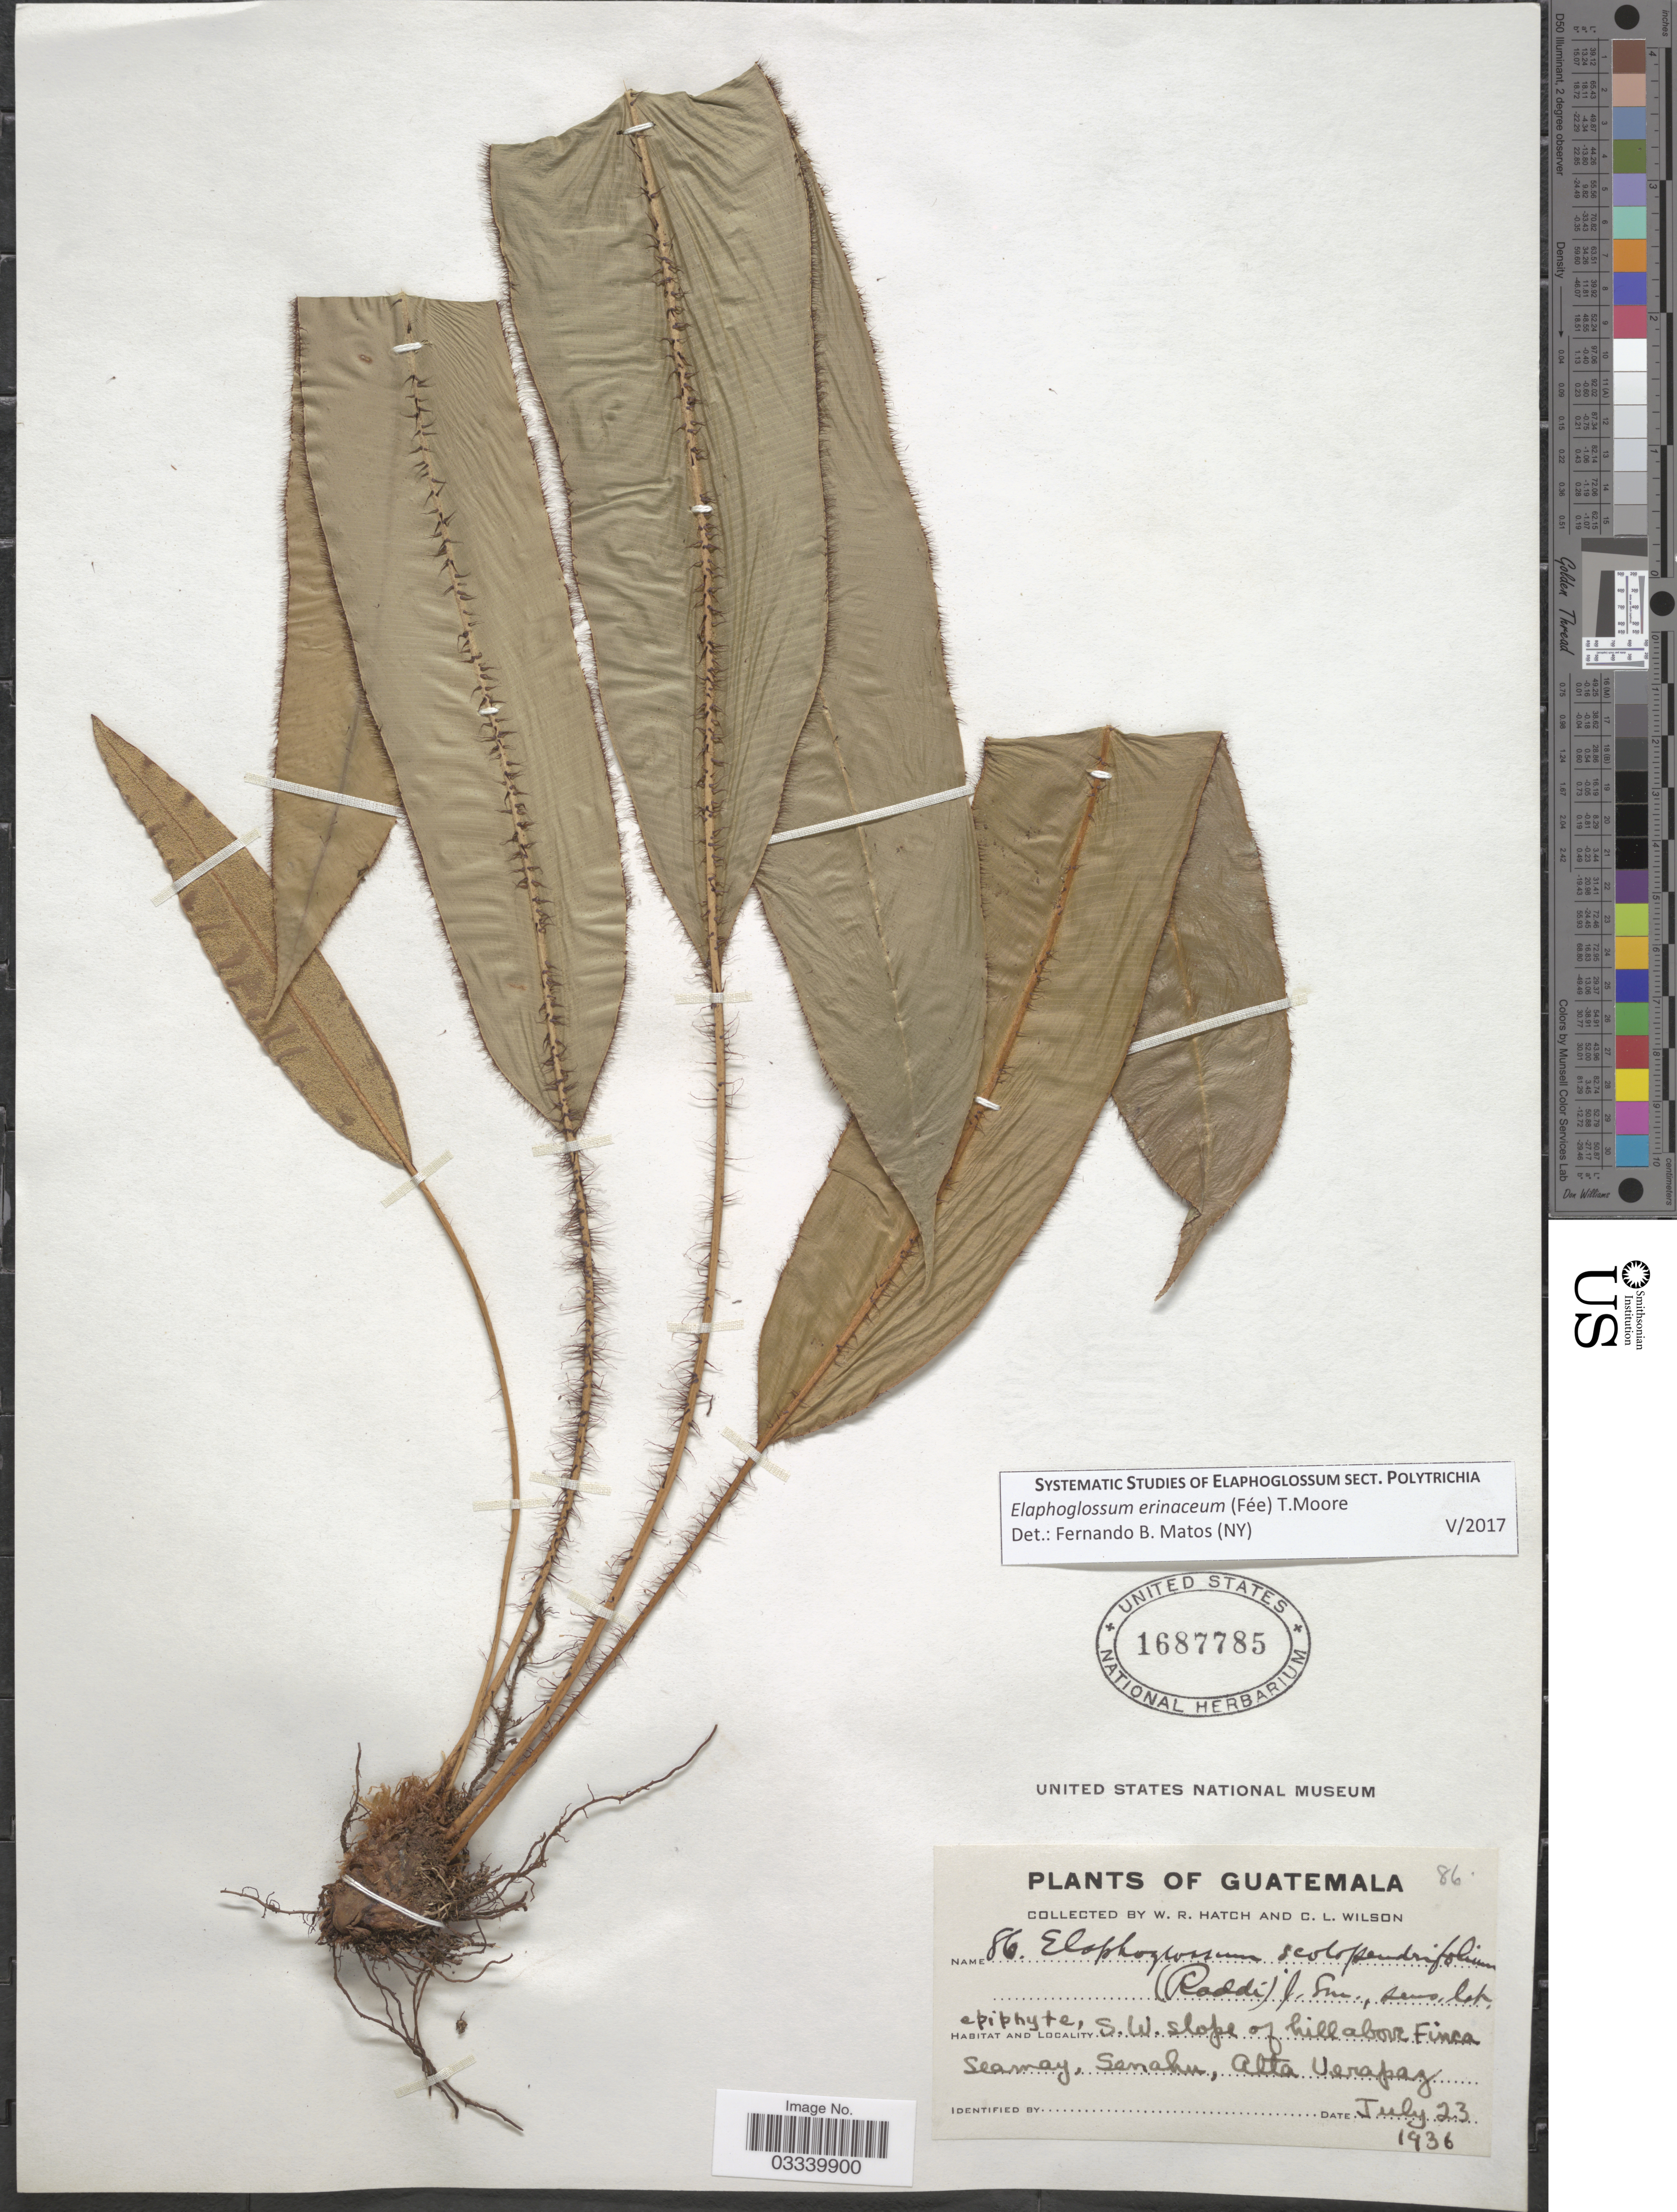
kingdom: Plantae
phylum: Tracheophyta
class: Polypodiopsida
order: Polypodiales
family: Dryopteridaceae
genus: Elaphoglossum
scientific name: Elaphoglossum erinaceum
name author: (Fée) T. Moore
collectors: W. Hatch & C. L. Wilson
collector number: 86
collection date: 1936-07-23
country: Guatemala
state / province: Alta Verapaz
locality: S.W. slope of hill above Finca Seamay, Sanahu.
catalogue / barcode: US 1687785